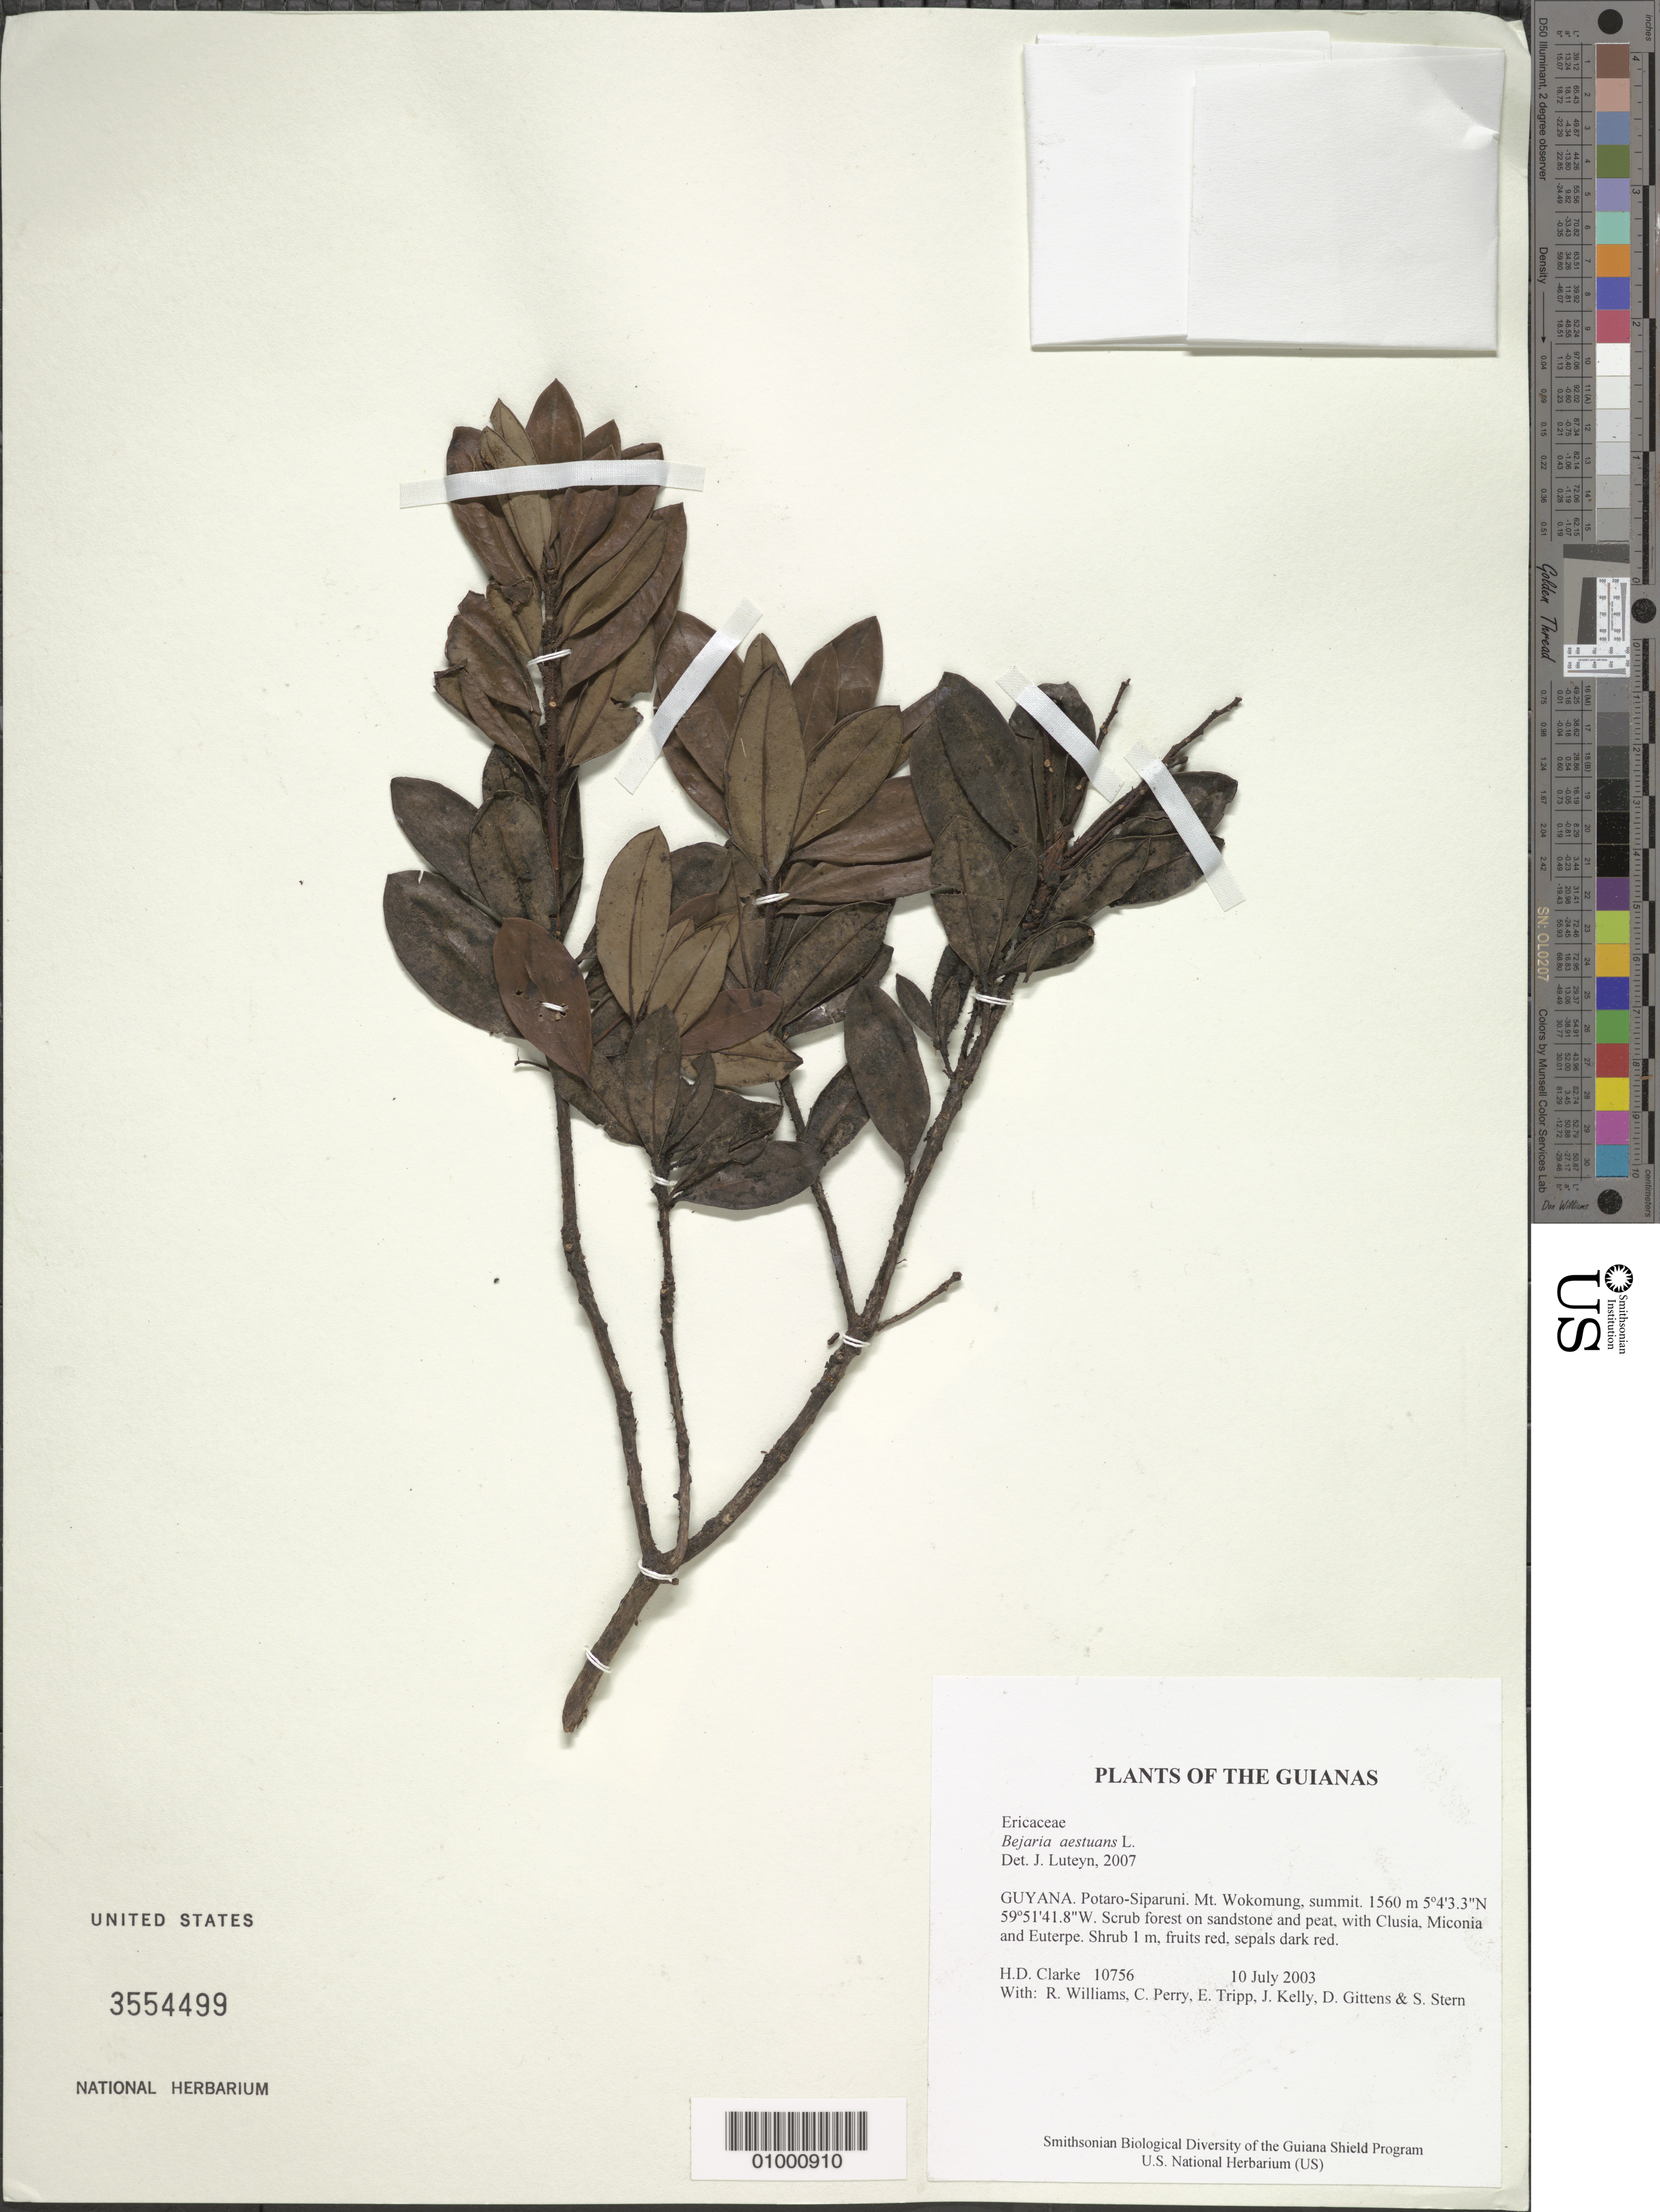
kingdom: Plantae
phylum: Tracheophyta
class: Magnoliopsida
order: Ericales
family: Ericaceae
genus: Bejaria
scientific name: Bejaria aestuans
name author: Mutis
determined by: Luteyn, J. L.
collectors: H. D. Clarke, R. Williams, C. Perry, E. Tripp, J. Kelly, D. Gittens & S. R. Stern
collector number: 10756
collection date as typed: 10 July 2003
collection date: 2003-07-10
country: Guyana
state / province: Potaro-Siparuni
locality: Mt. Wokomung, summit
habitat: Scrub forest on sandstone and peat, with Clusia, Miconia and Euterpe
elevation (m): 1560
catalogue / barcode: US 3554499